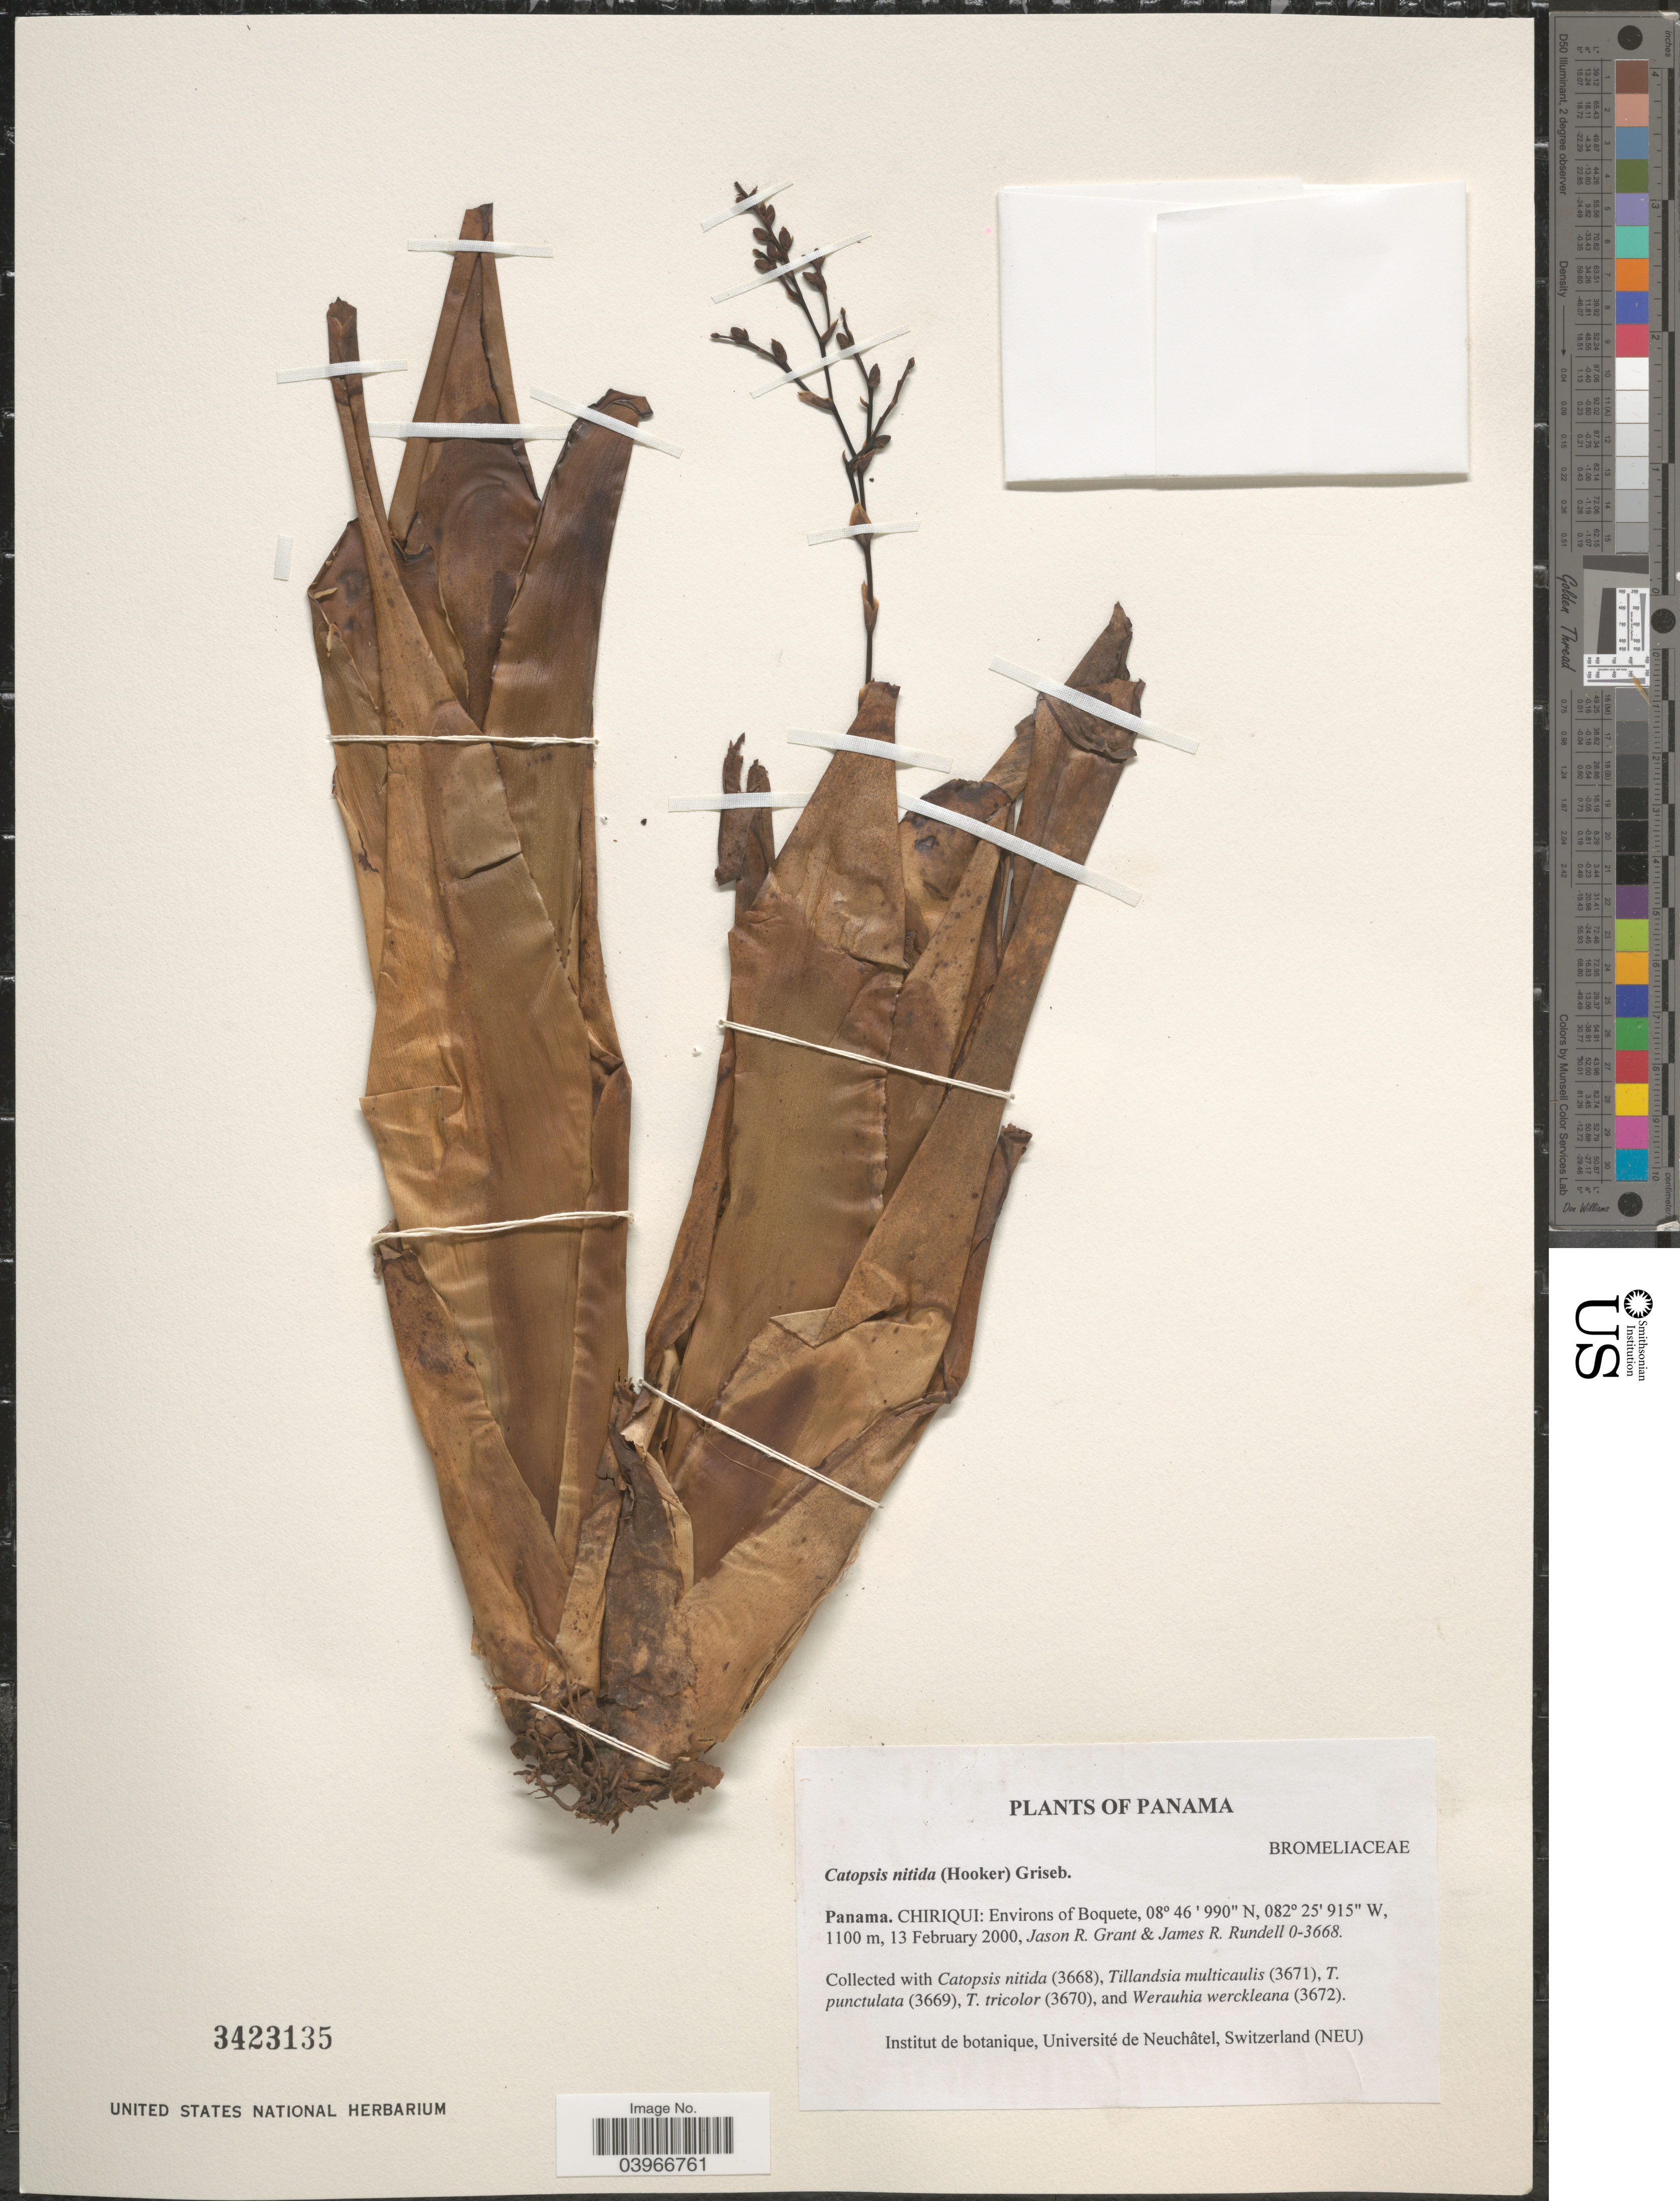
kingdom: Plantae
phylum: Tracheophyta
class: Liliopsida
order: Poales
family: Bromeliaceae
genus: Catopsis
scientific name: Catopsis nitida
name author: (Hook.) Griseb.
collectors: J. R. Grant & J. R. Rundell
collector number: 0-3668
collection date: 2000-02-13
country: Panama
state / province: Chiriqui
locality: Environs of Boquete.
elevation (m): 1100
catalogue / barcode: US 3423135